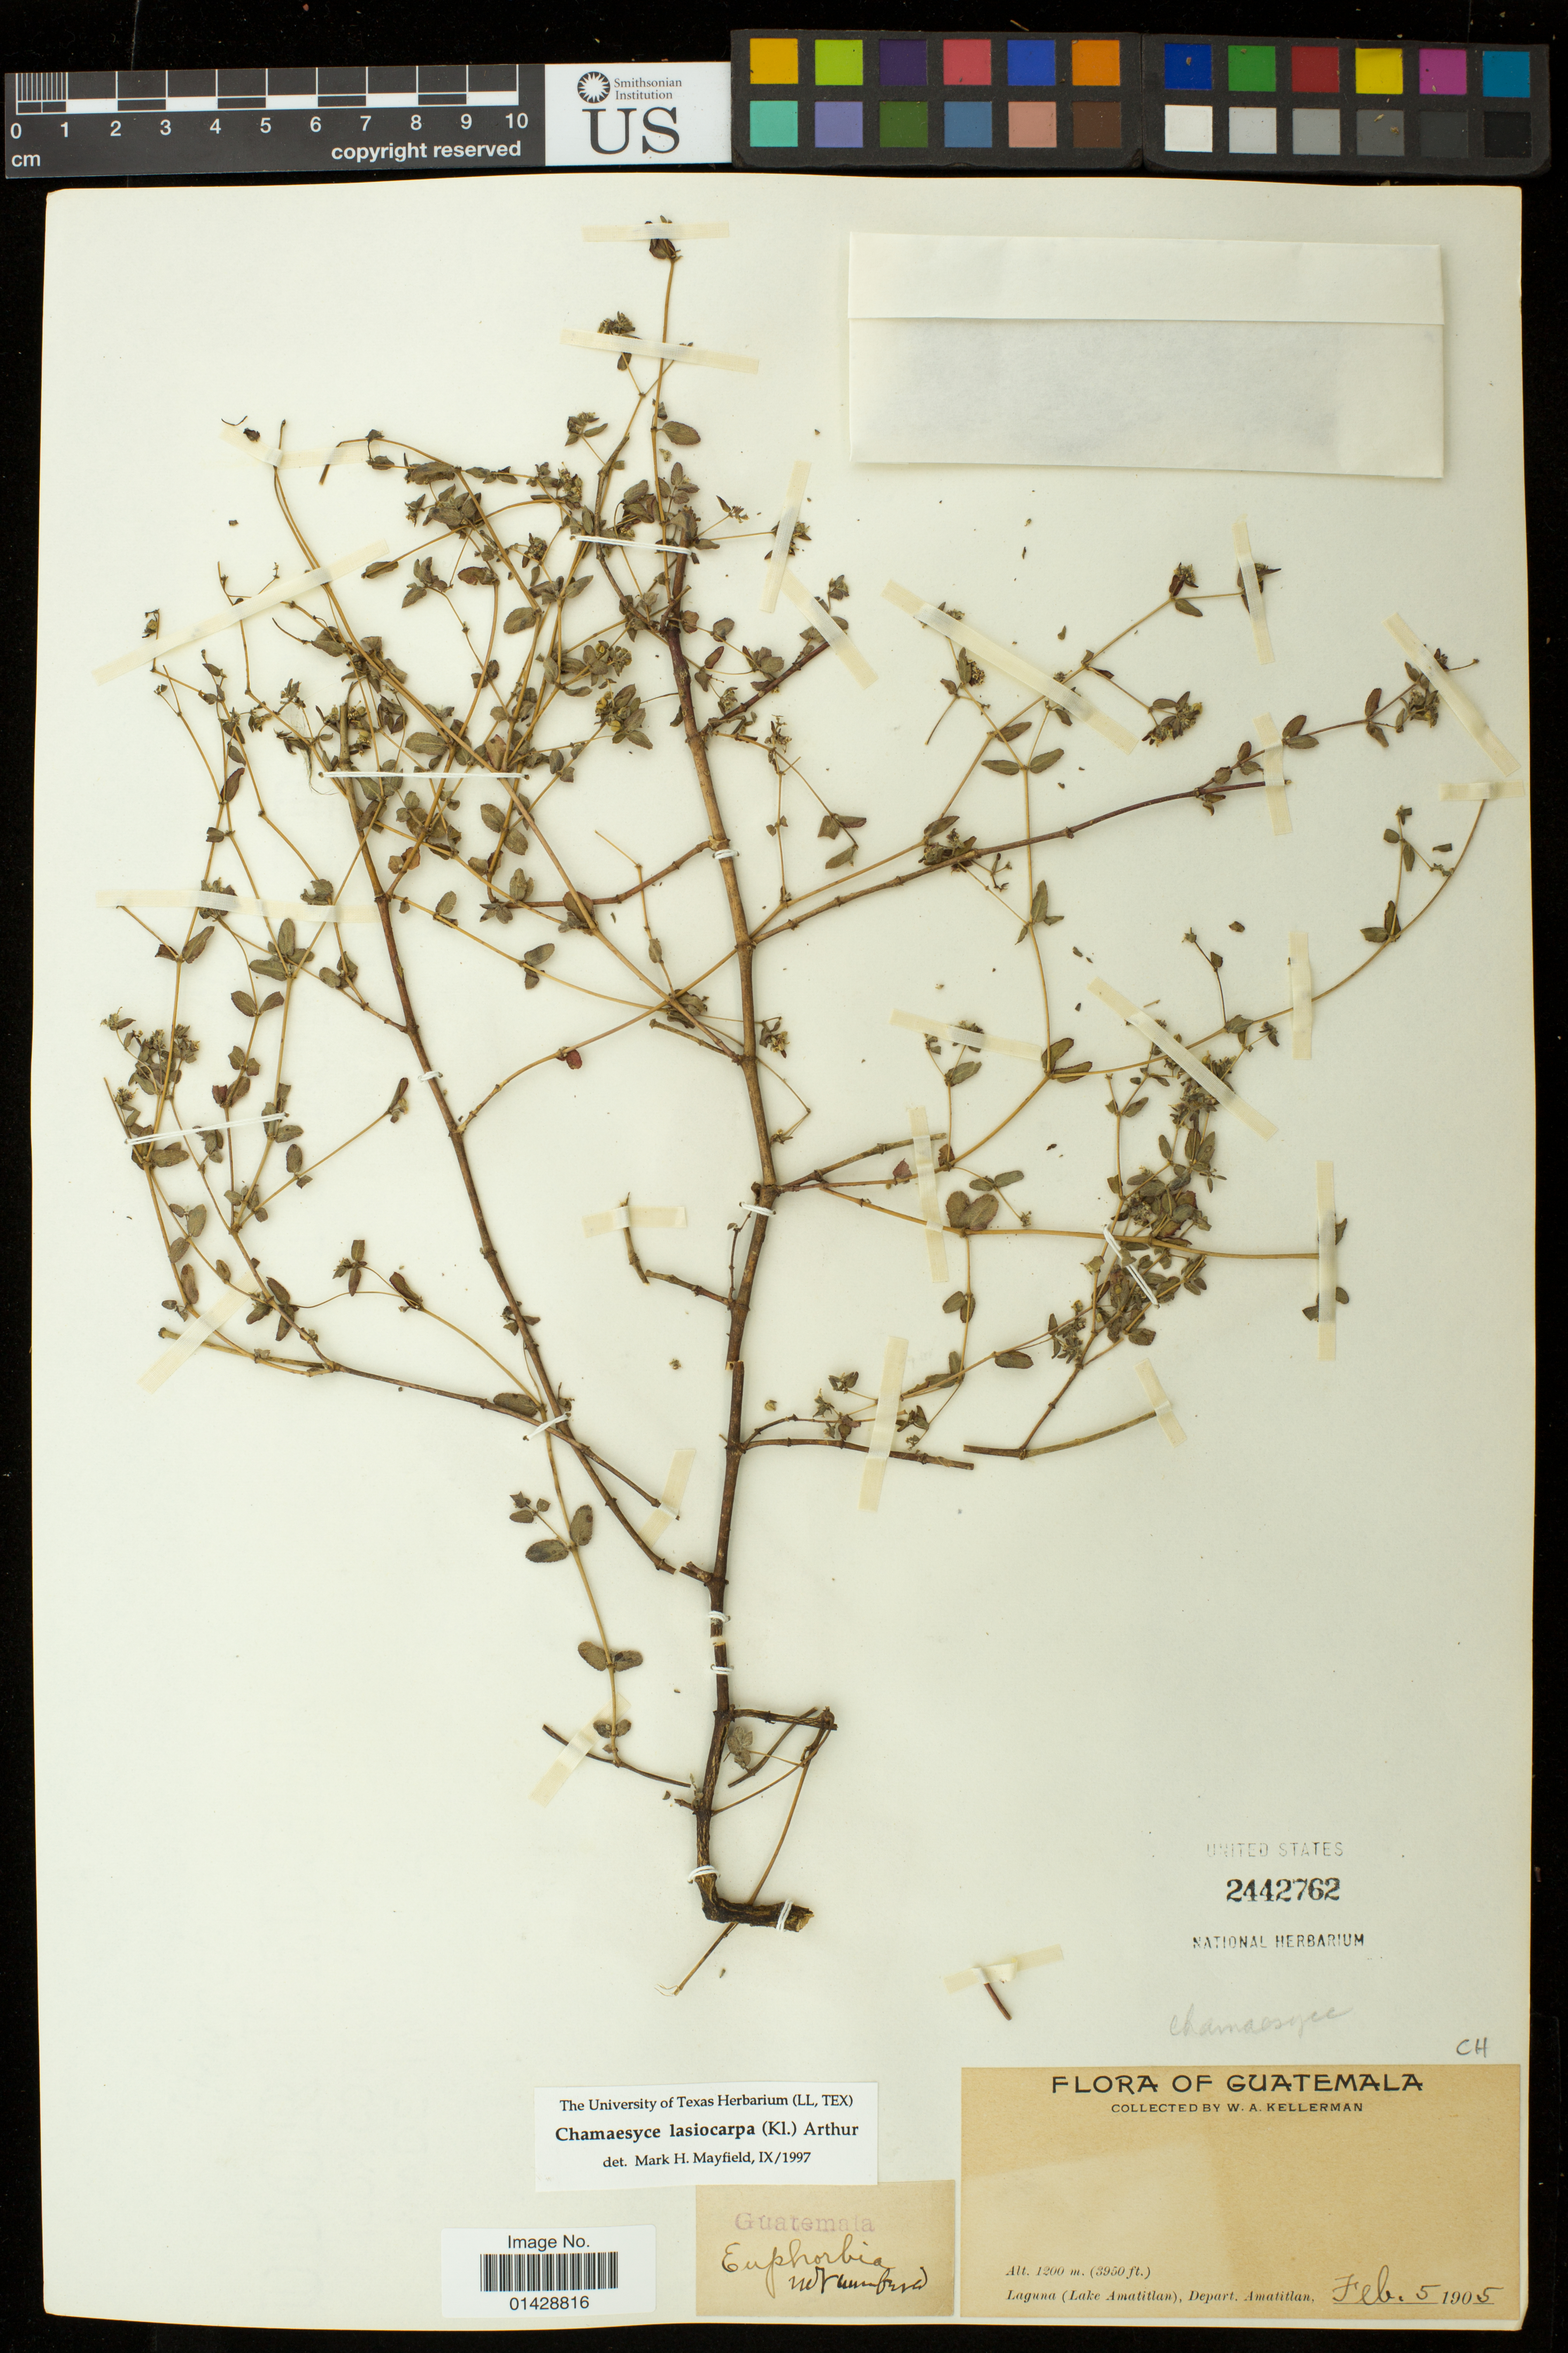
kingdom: Plantae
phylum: Tracheophyta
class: Magnoliopsida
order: Malpighiales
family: Euphorbiaceae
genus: Euphorbia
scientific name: Euphorbia lasiocarpa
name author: Klotzsch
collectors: W. A. Kellerman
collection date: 1905-02-05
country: Guatemala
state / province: Guatemala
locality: Laguna (Lake Amatitlan), Depart. Amatitlan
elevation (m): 1200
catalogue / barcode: US 2442762